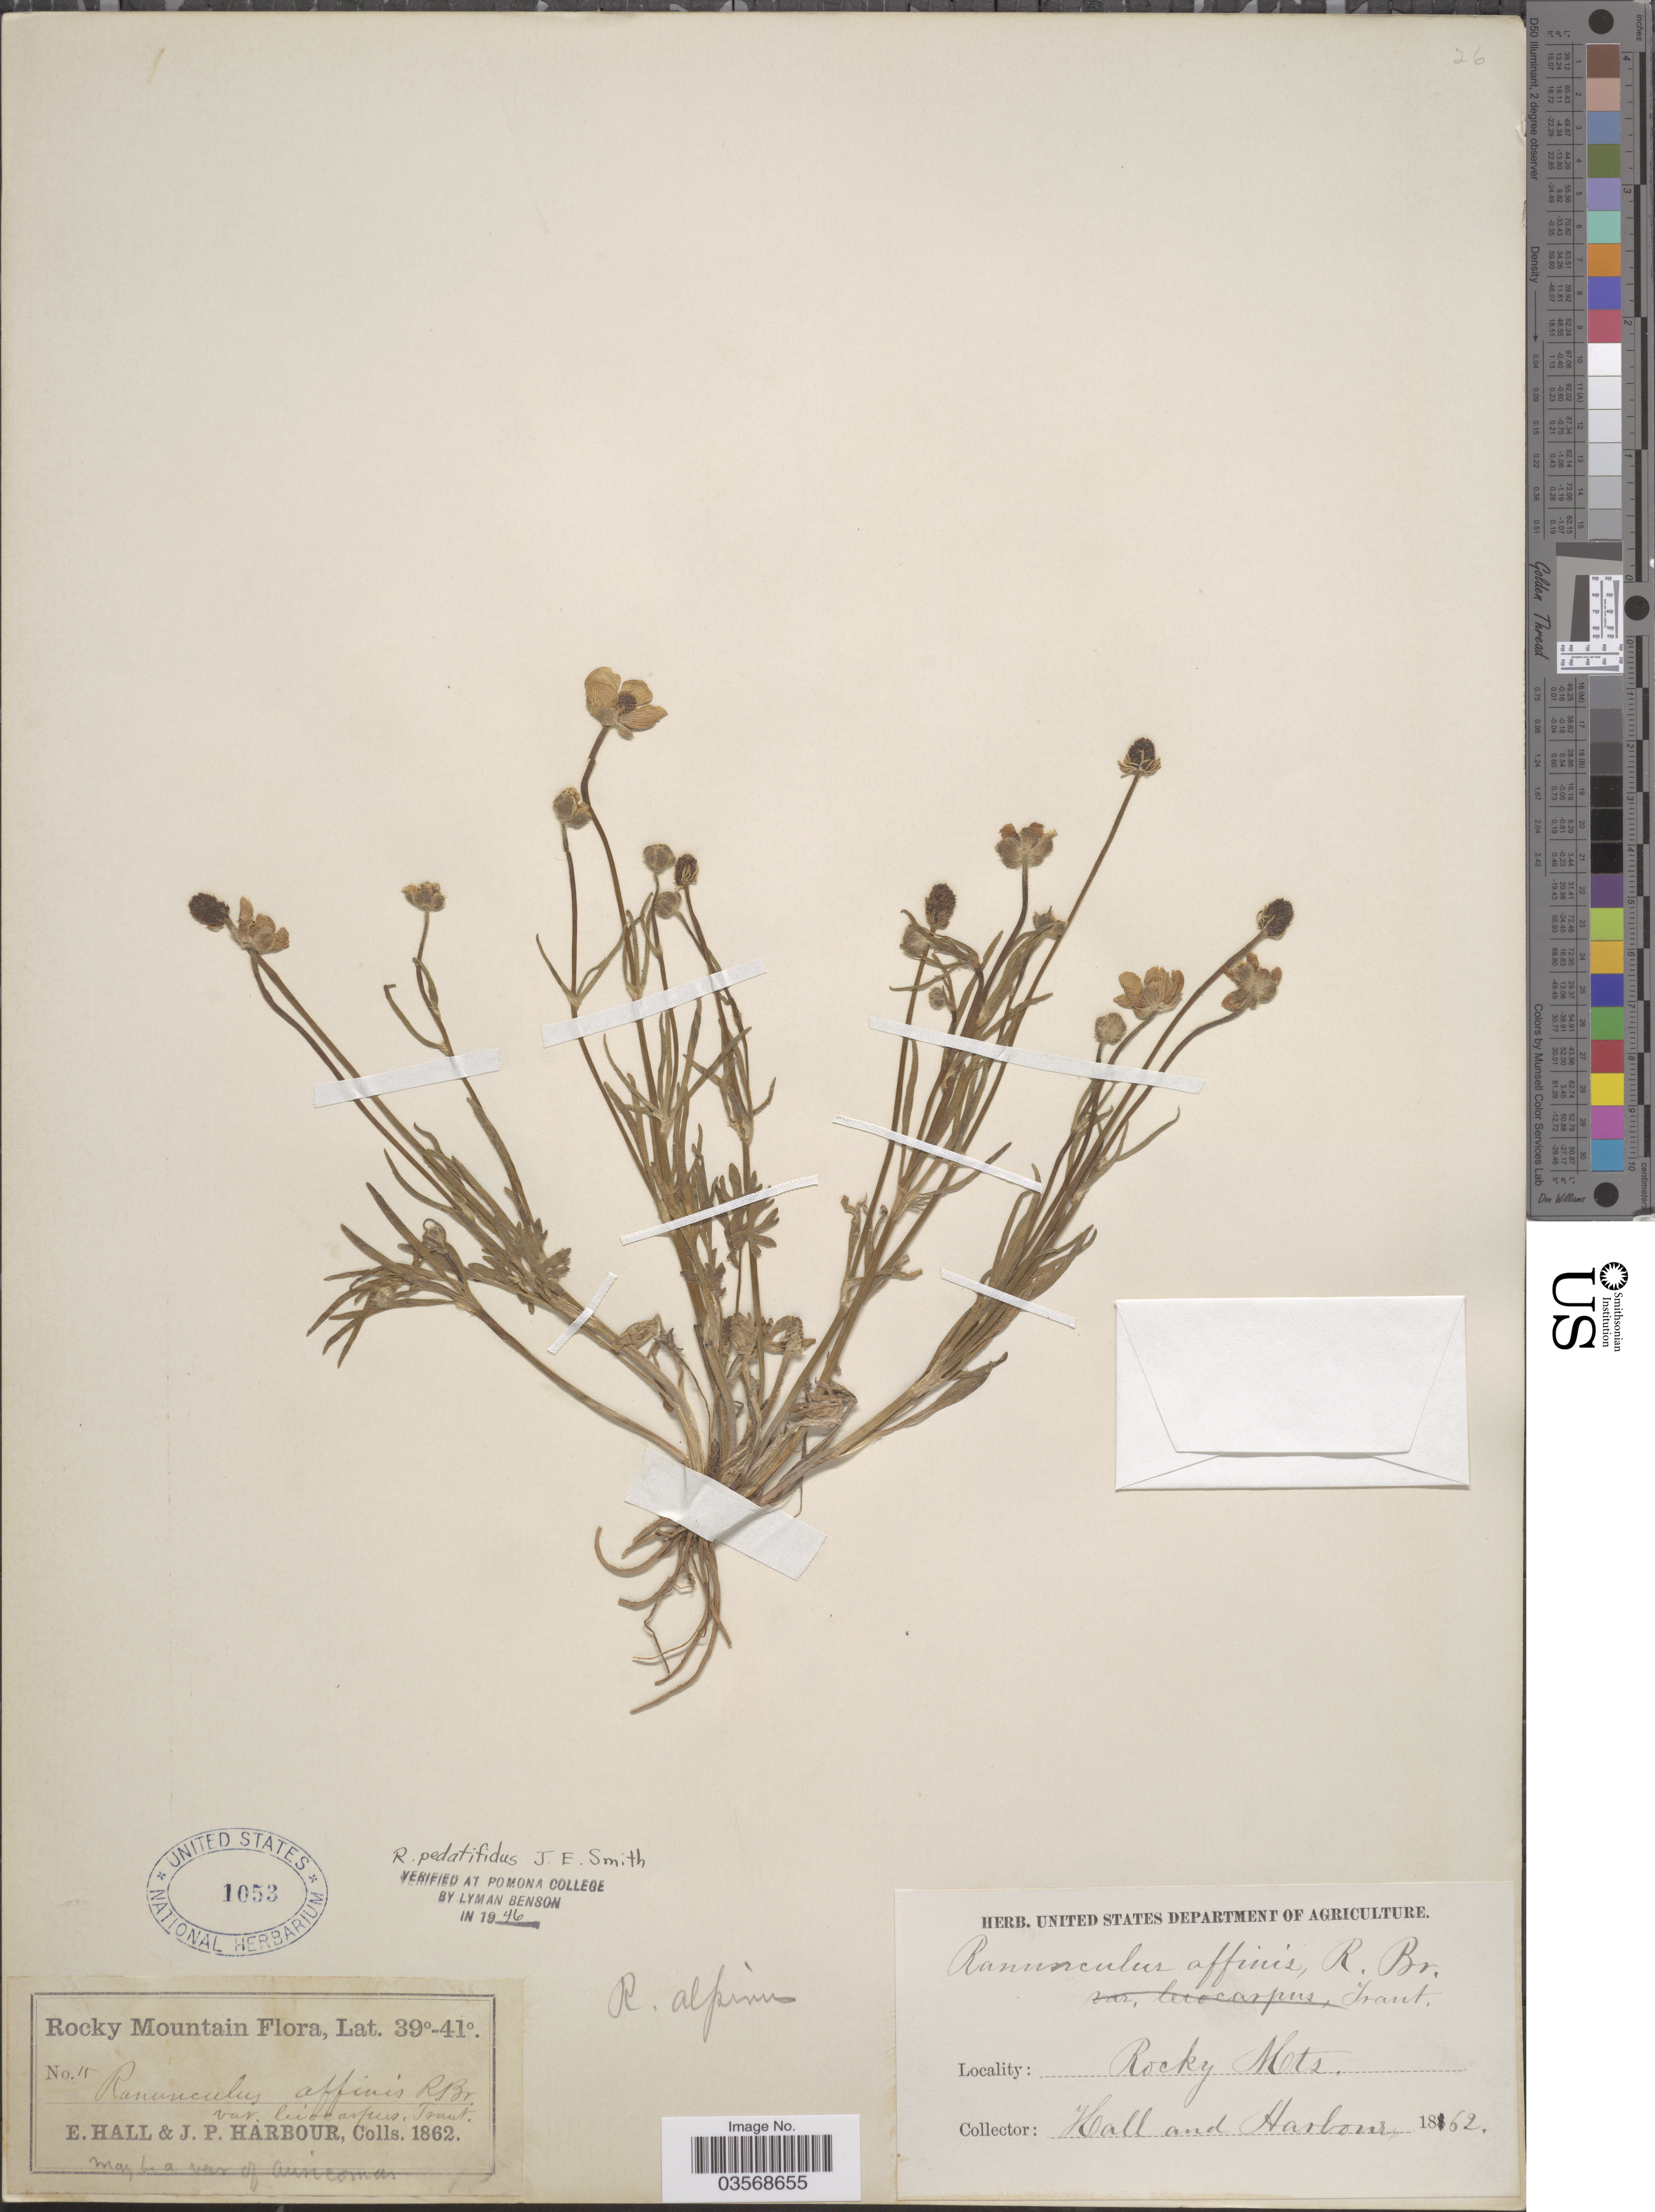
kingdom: Plantae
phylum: Tracheophyta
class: Magnoliopsida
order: Ranunculales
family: Ranunculaceae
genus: Ranunculus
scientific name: Ranunculus peduncularis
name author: Sm.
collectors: E. Hall & J. Harbour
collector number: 15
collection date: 1862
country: United States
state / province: Colorado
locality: Rocky Mountains.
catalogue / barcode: US 1053